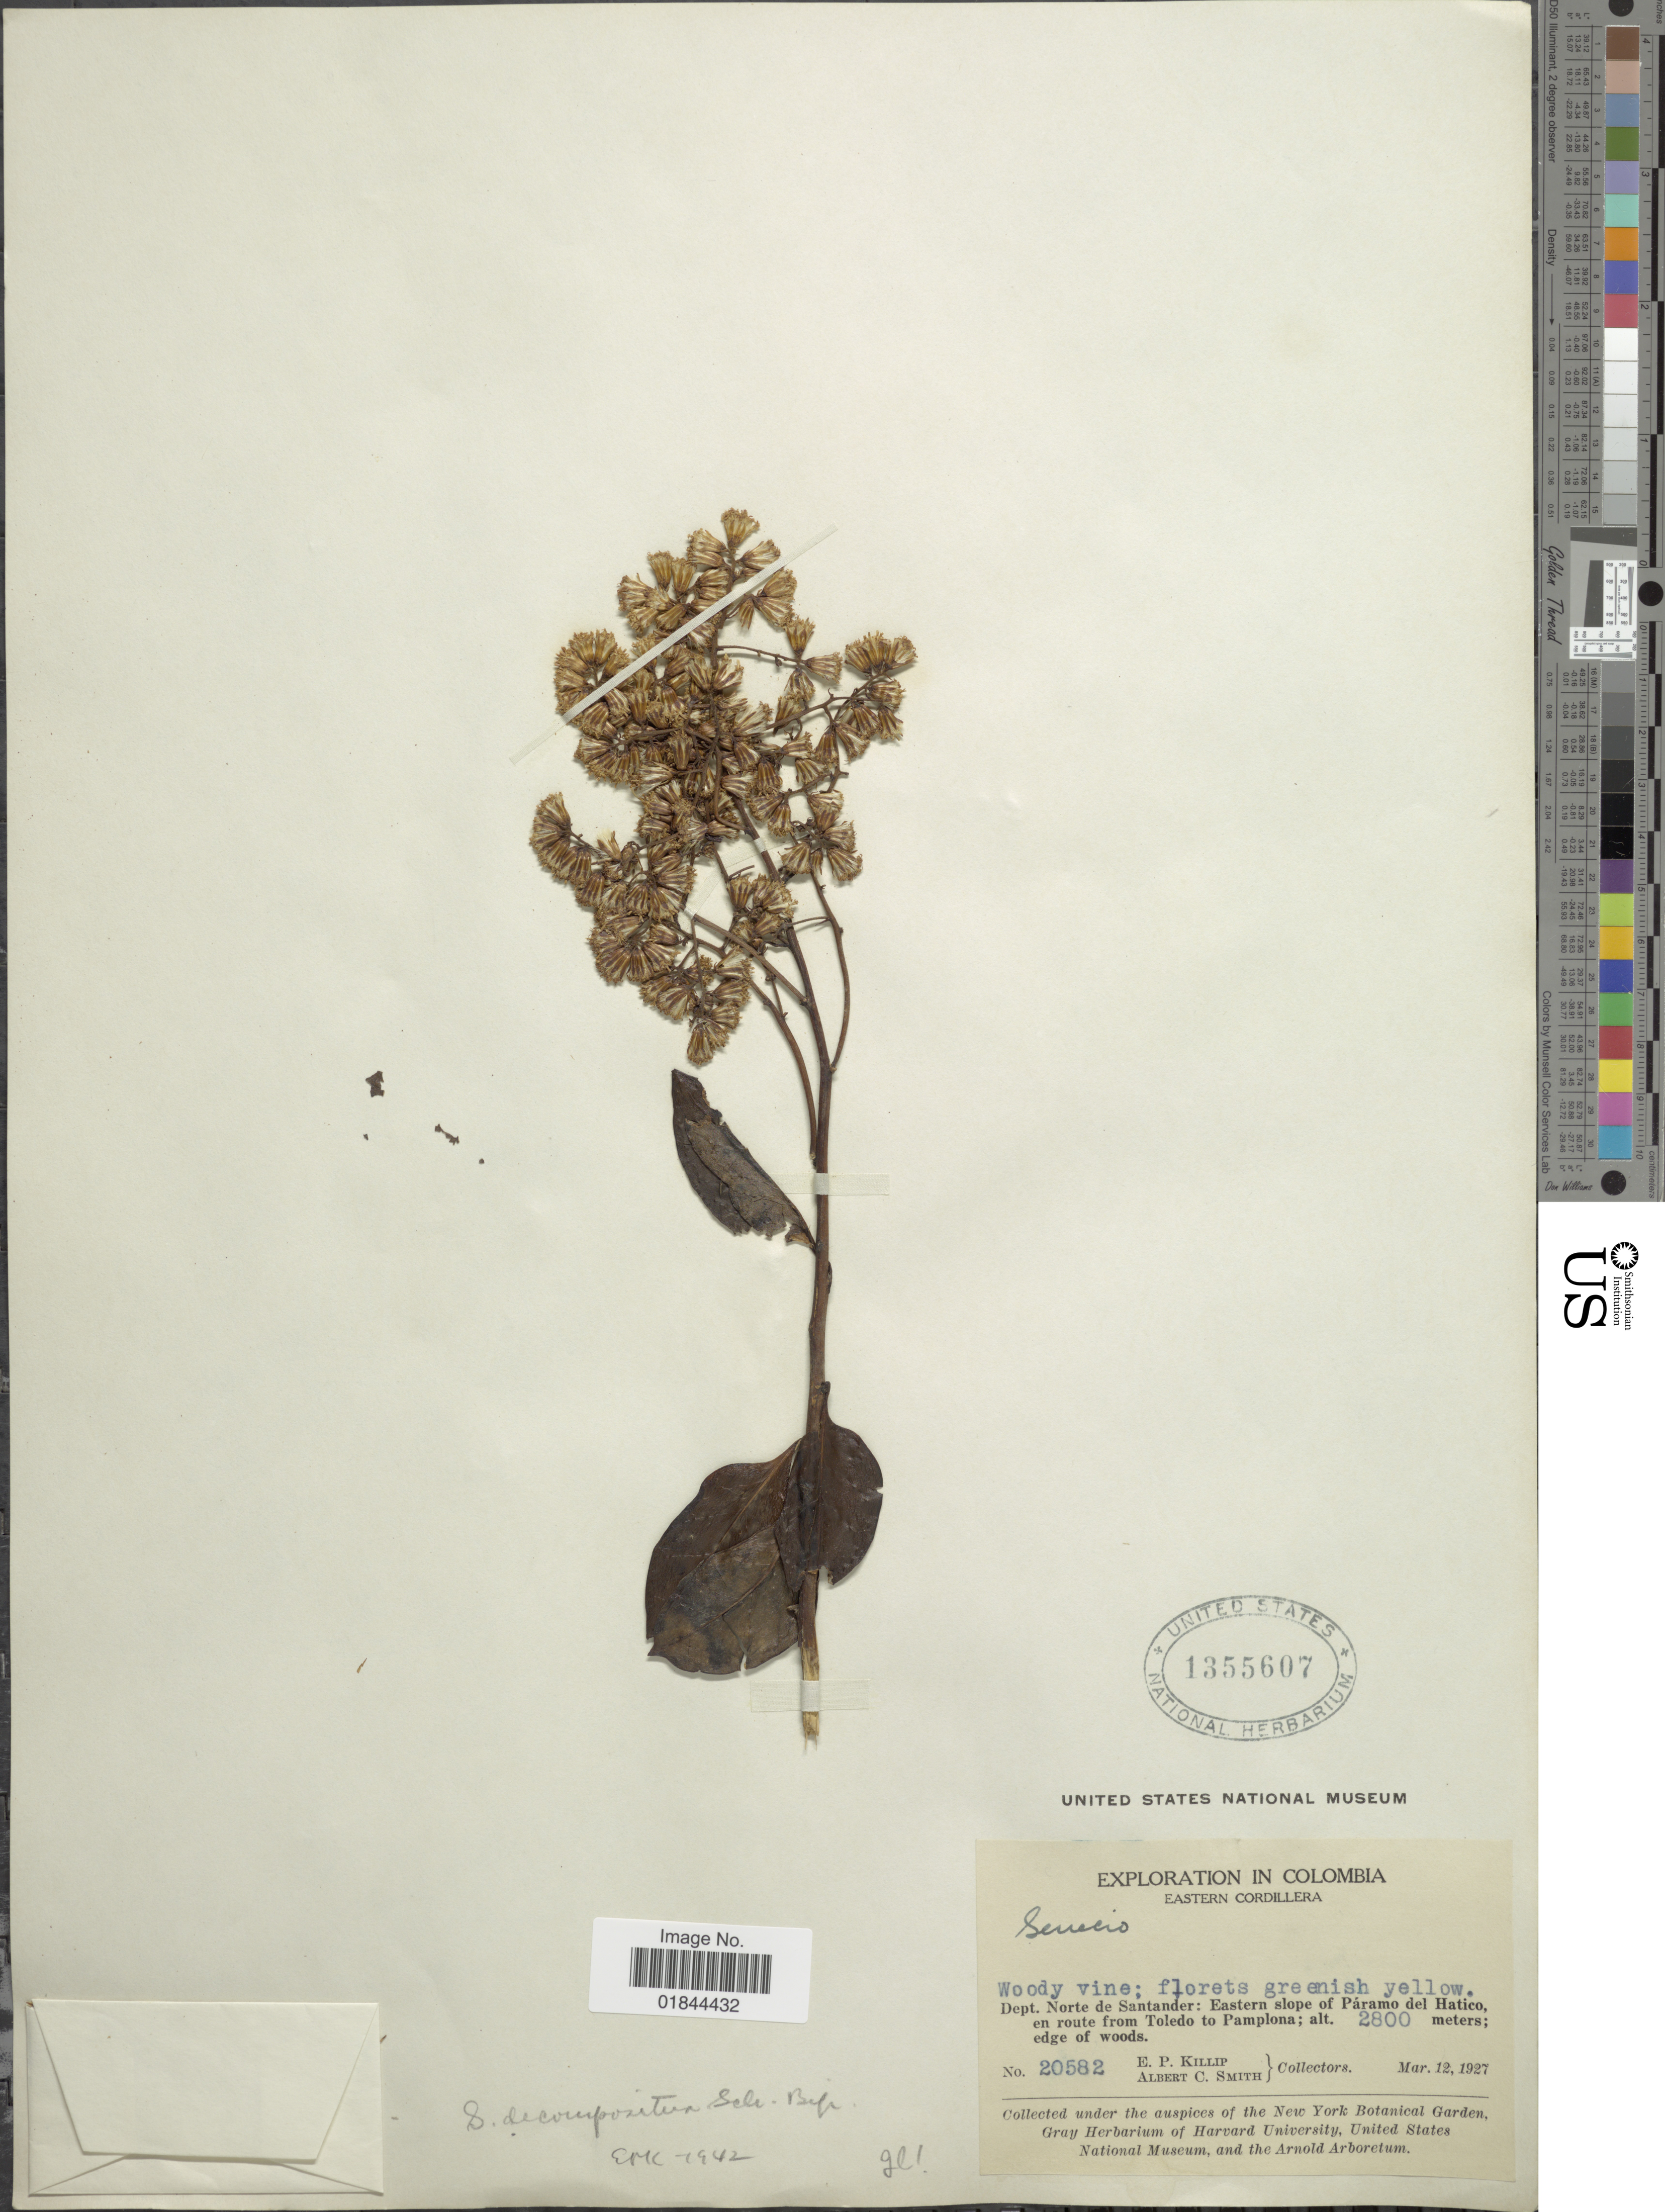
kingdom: Plantae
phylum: Tracheophyta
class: Magnoliopsida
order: Asterales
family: Asteraceae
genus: Pentacalia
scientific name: Pentacalia decomposita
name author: (Sch. Bip. ex Hieron.) Cuatrec.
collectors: E. P. Killip & A. C. Smith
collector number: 20582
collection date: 1927-03-12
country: Colombia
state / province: Norte de Santander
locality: Eastern Cordillera, dept. Norte de Santander: Eastern slope of Páramo del Hatico, en route from Toledo to Pamplona; edge of woods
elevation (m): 2800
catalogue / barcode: US 1355607